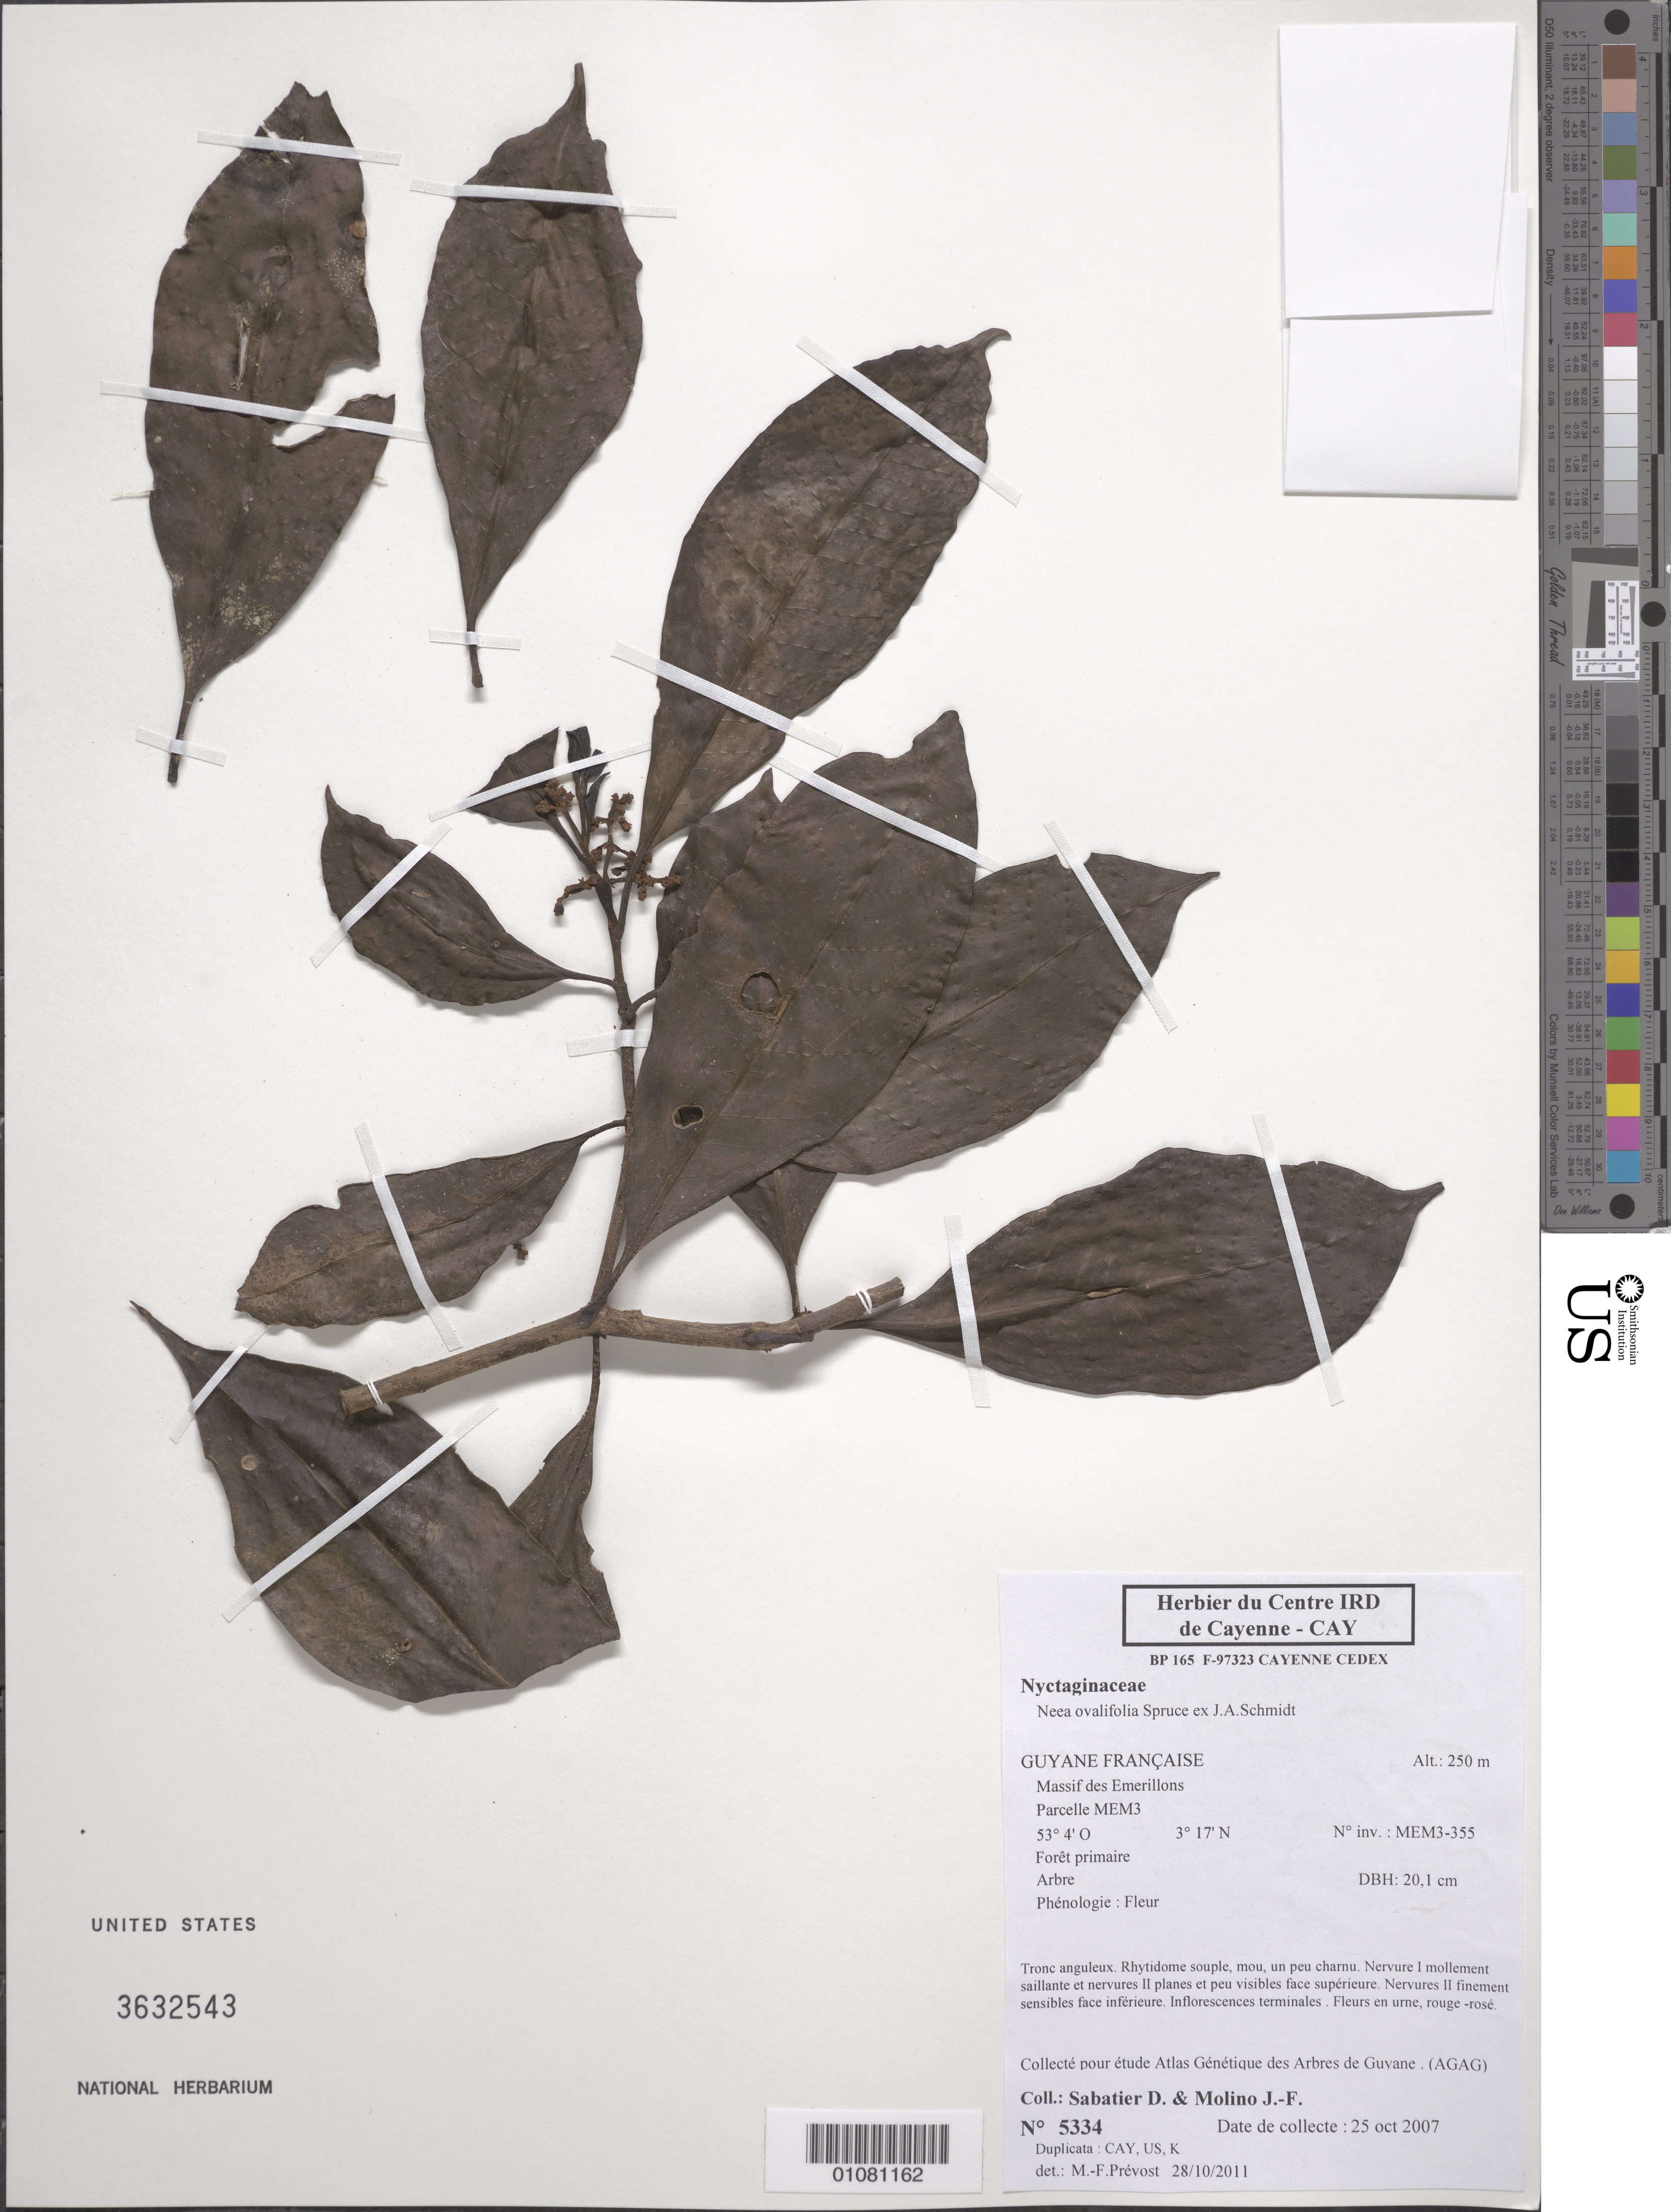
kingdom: Plantae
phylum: Tracheophyta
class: Magnoliopsida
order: Caryophyllales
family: Nyctaginaceae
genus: Neea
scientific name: Neea ovalifolia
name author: Spruce ex J.A. Schmidt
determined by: Prévost, M.-F.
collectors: D. Sabatier & J. Molino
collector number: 5334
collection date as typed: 25-Oct-07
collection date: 2007-10-25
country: French Guiana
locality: Massif des Emerillons, Parcelle MEM3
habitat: Foret primaire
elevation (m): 250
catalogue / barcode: US 3632543